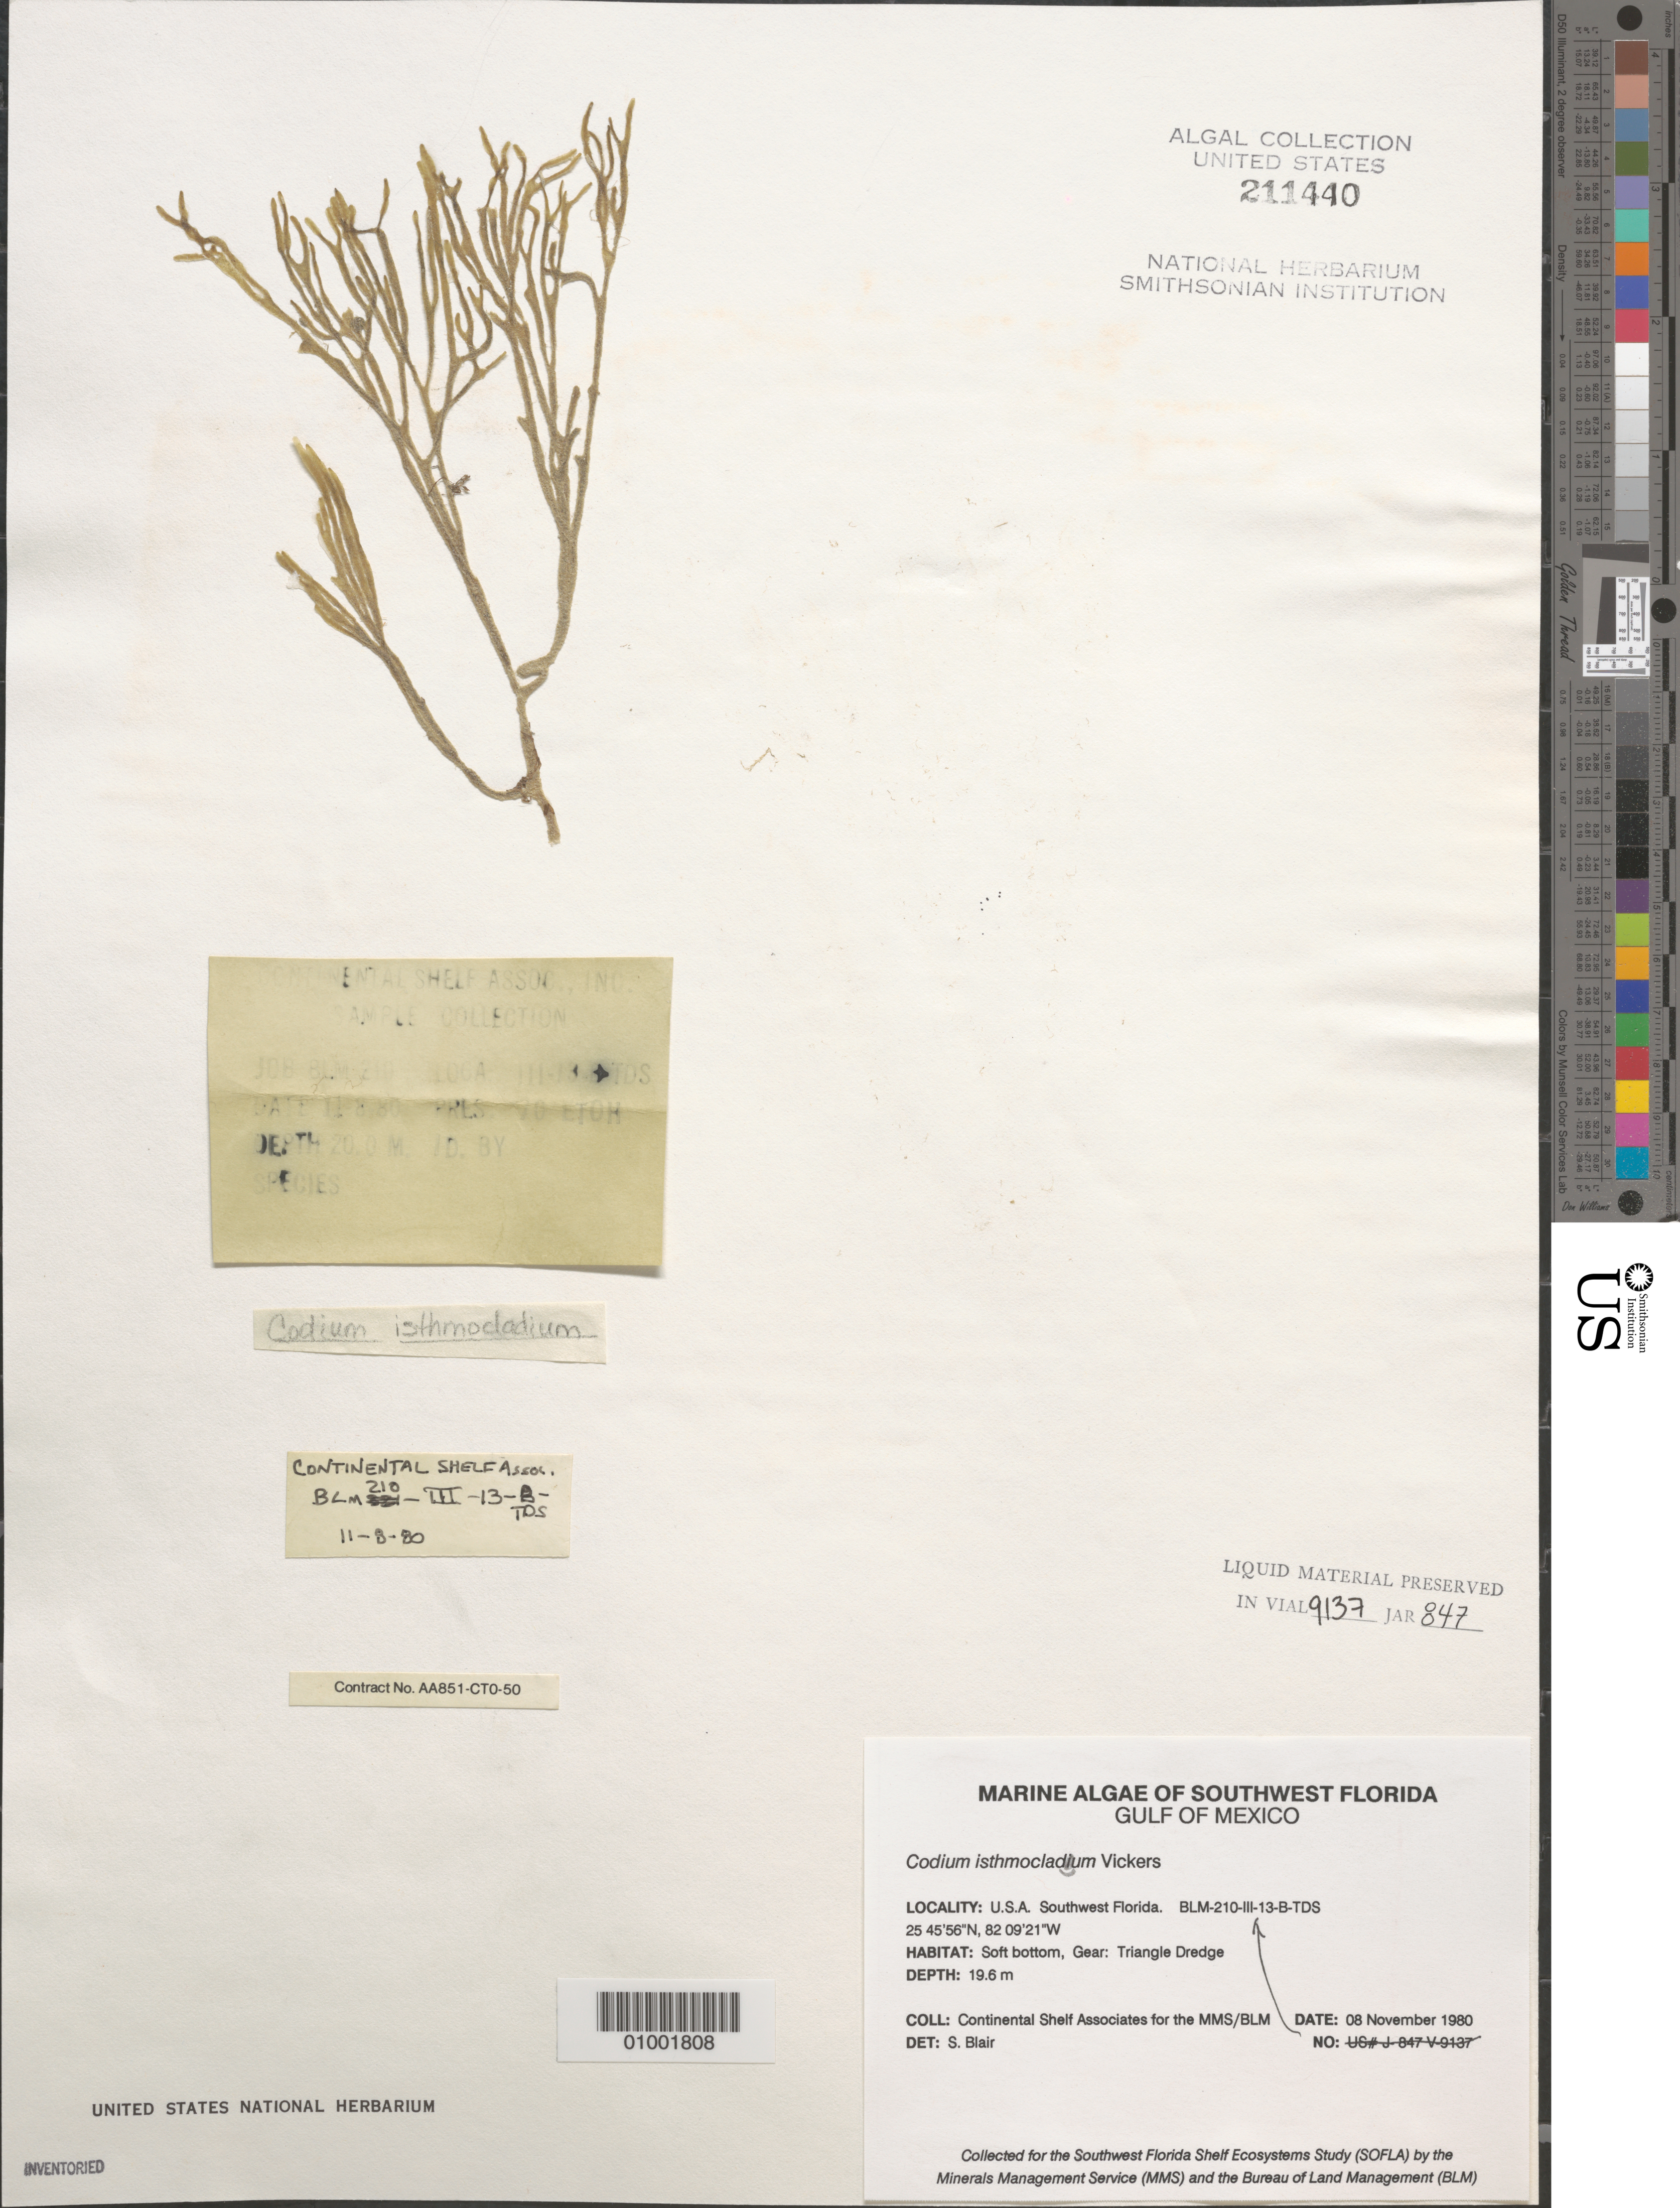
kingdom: Plantae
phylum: Chlorophyta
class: Ulvophyceae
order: Bryopsidales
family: Codiaceae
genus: Codium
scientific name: Codium isthmocladum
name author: Vickers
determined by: Blair, S. M.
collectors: Continental Shelf Associates for the MMS/BLM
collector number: BLM-210-III-13-B-TDS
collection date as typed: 08 Nov 1980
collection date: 1980-11-08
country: United States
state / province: Florida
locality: Gulf of Mexico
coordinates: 25 45'56"N, 82 09'21"W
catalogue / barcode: US 211440